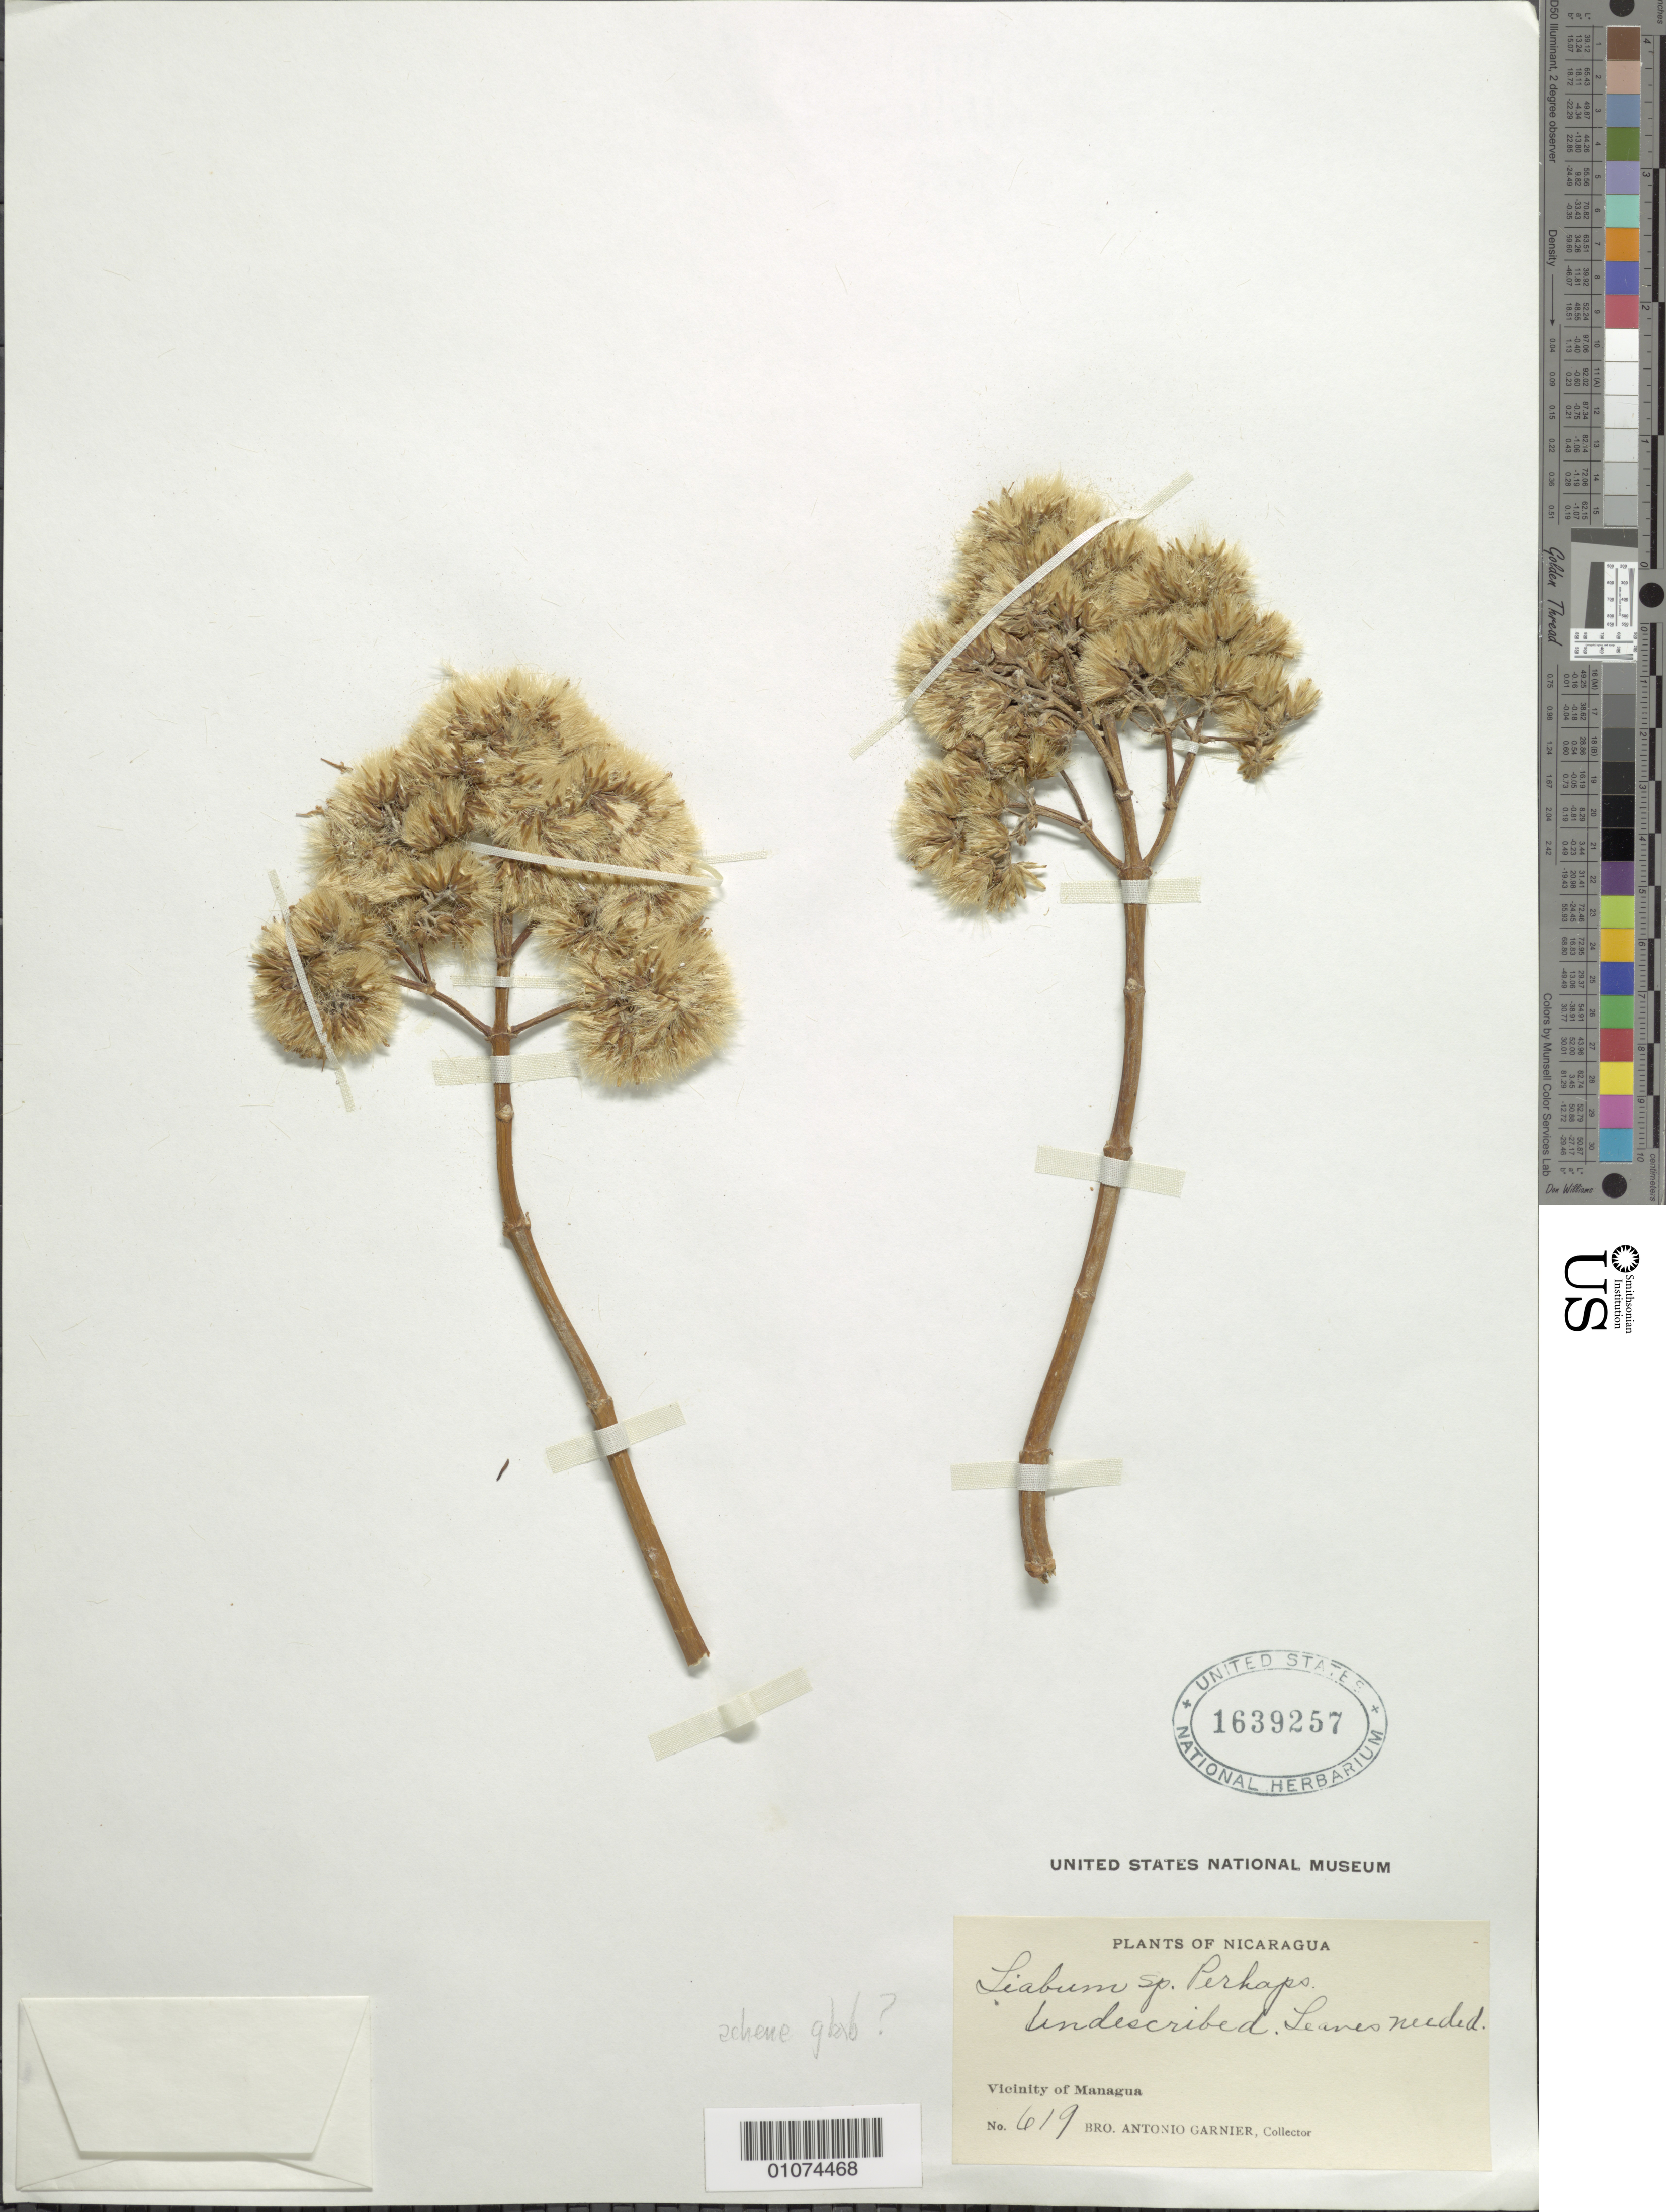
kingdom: Plantae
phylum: Tracheophyta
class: Magnoliopsida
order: Asterales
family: Asteraceae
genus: Sinclairia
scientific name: Sinclairia polyantha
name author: (Klatt) Rydb.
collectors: Bro. A. Garnier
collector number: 619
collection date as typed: s.d.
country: Nicaragua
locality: Nicaragua vic.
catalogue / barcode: US 1639257